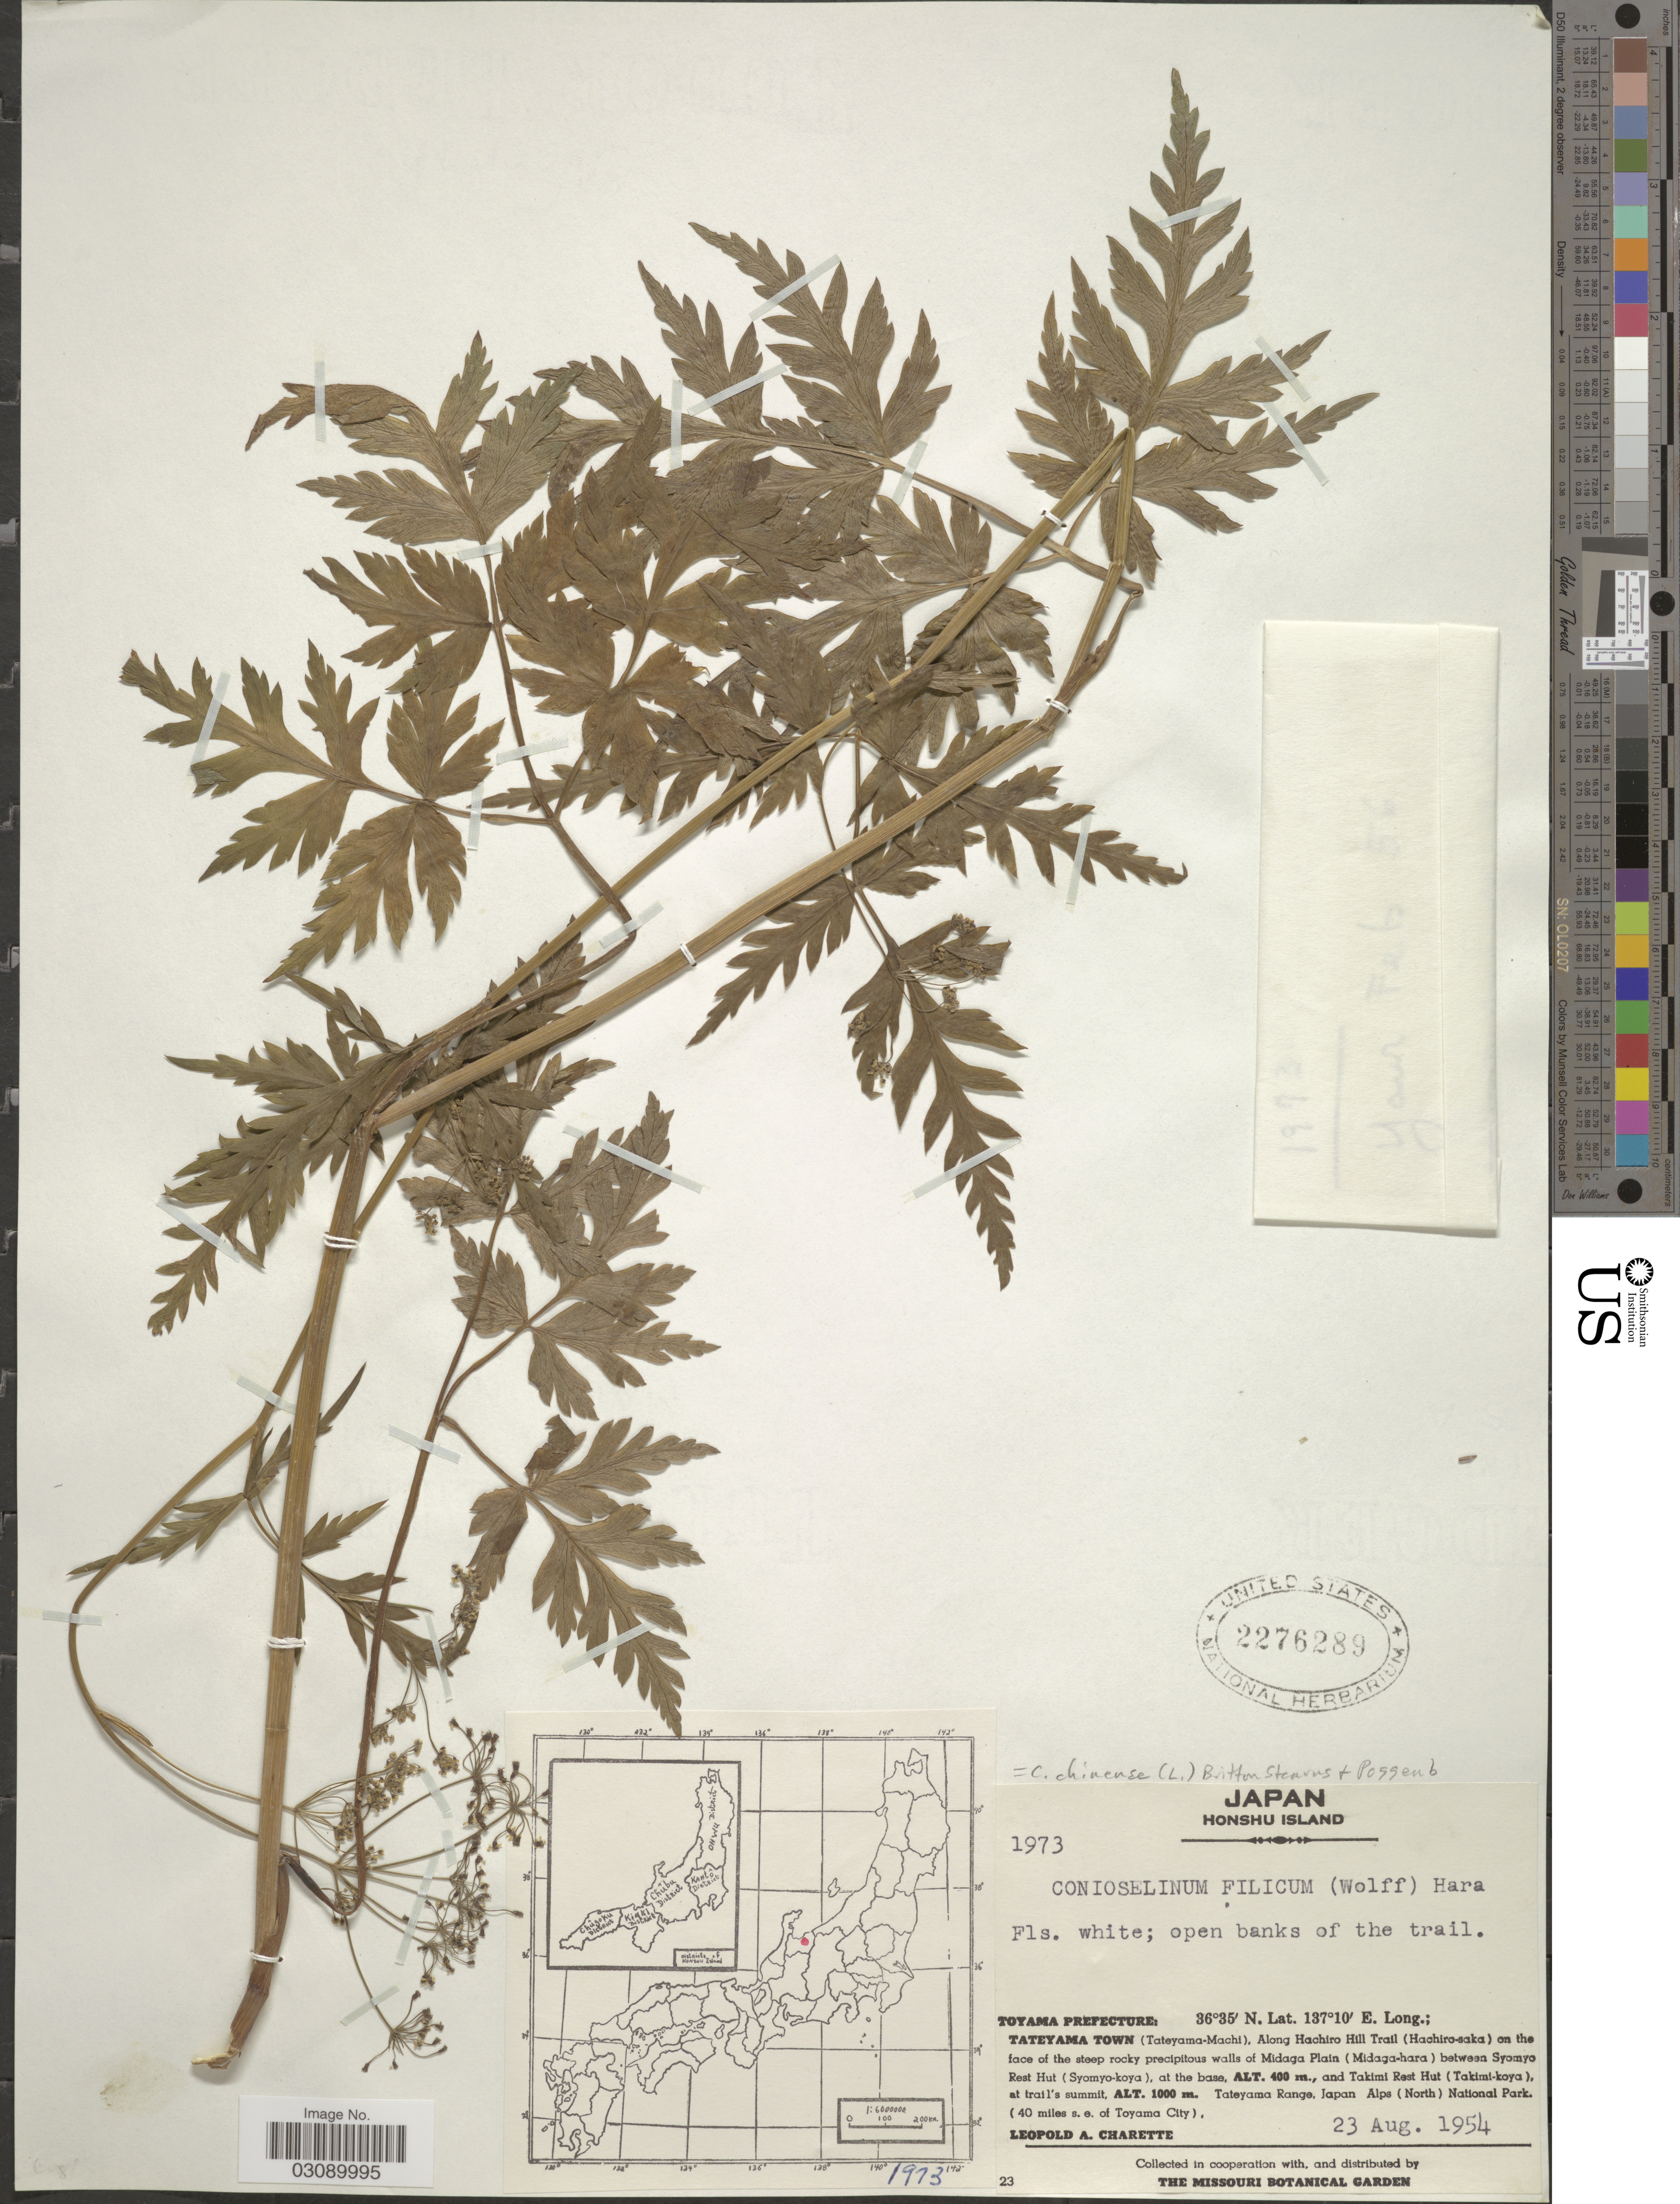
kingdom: Plantae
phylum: Tracheophyta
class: Magnoliopsida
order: Apiales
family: Apiaceae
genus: Conioselinum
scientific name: Conioselinum chinense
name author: (L.) Britton et al.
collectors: L. A. Charette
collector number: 1973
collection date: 1954-08-23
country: Japan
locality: Honshu Island. Toyama Prefecture. Tateyama Town (Tateyama-Machi), Along Hachiro Hill Trail (Hachiro-saka) on the face of the steep rocky precipitous walls of Midaga Plain (Midaga-hara) between Syomyo Rest Hut (Syomyo-koya), at the base, and Takimi Rest Hut (Takimi-koya), at trail's summit, Tateyama Range, Japan Alps (North) National Park (40 miles s.e. of Toyama City).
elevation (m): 400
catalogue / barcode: US 2276289